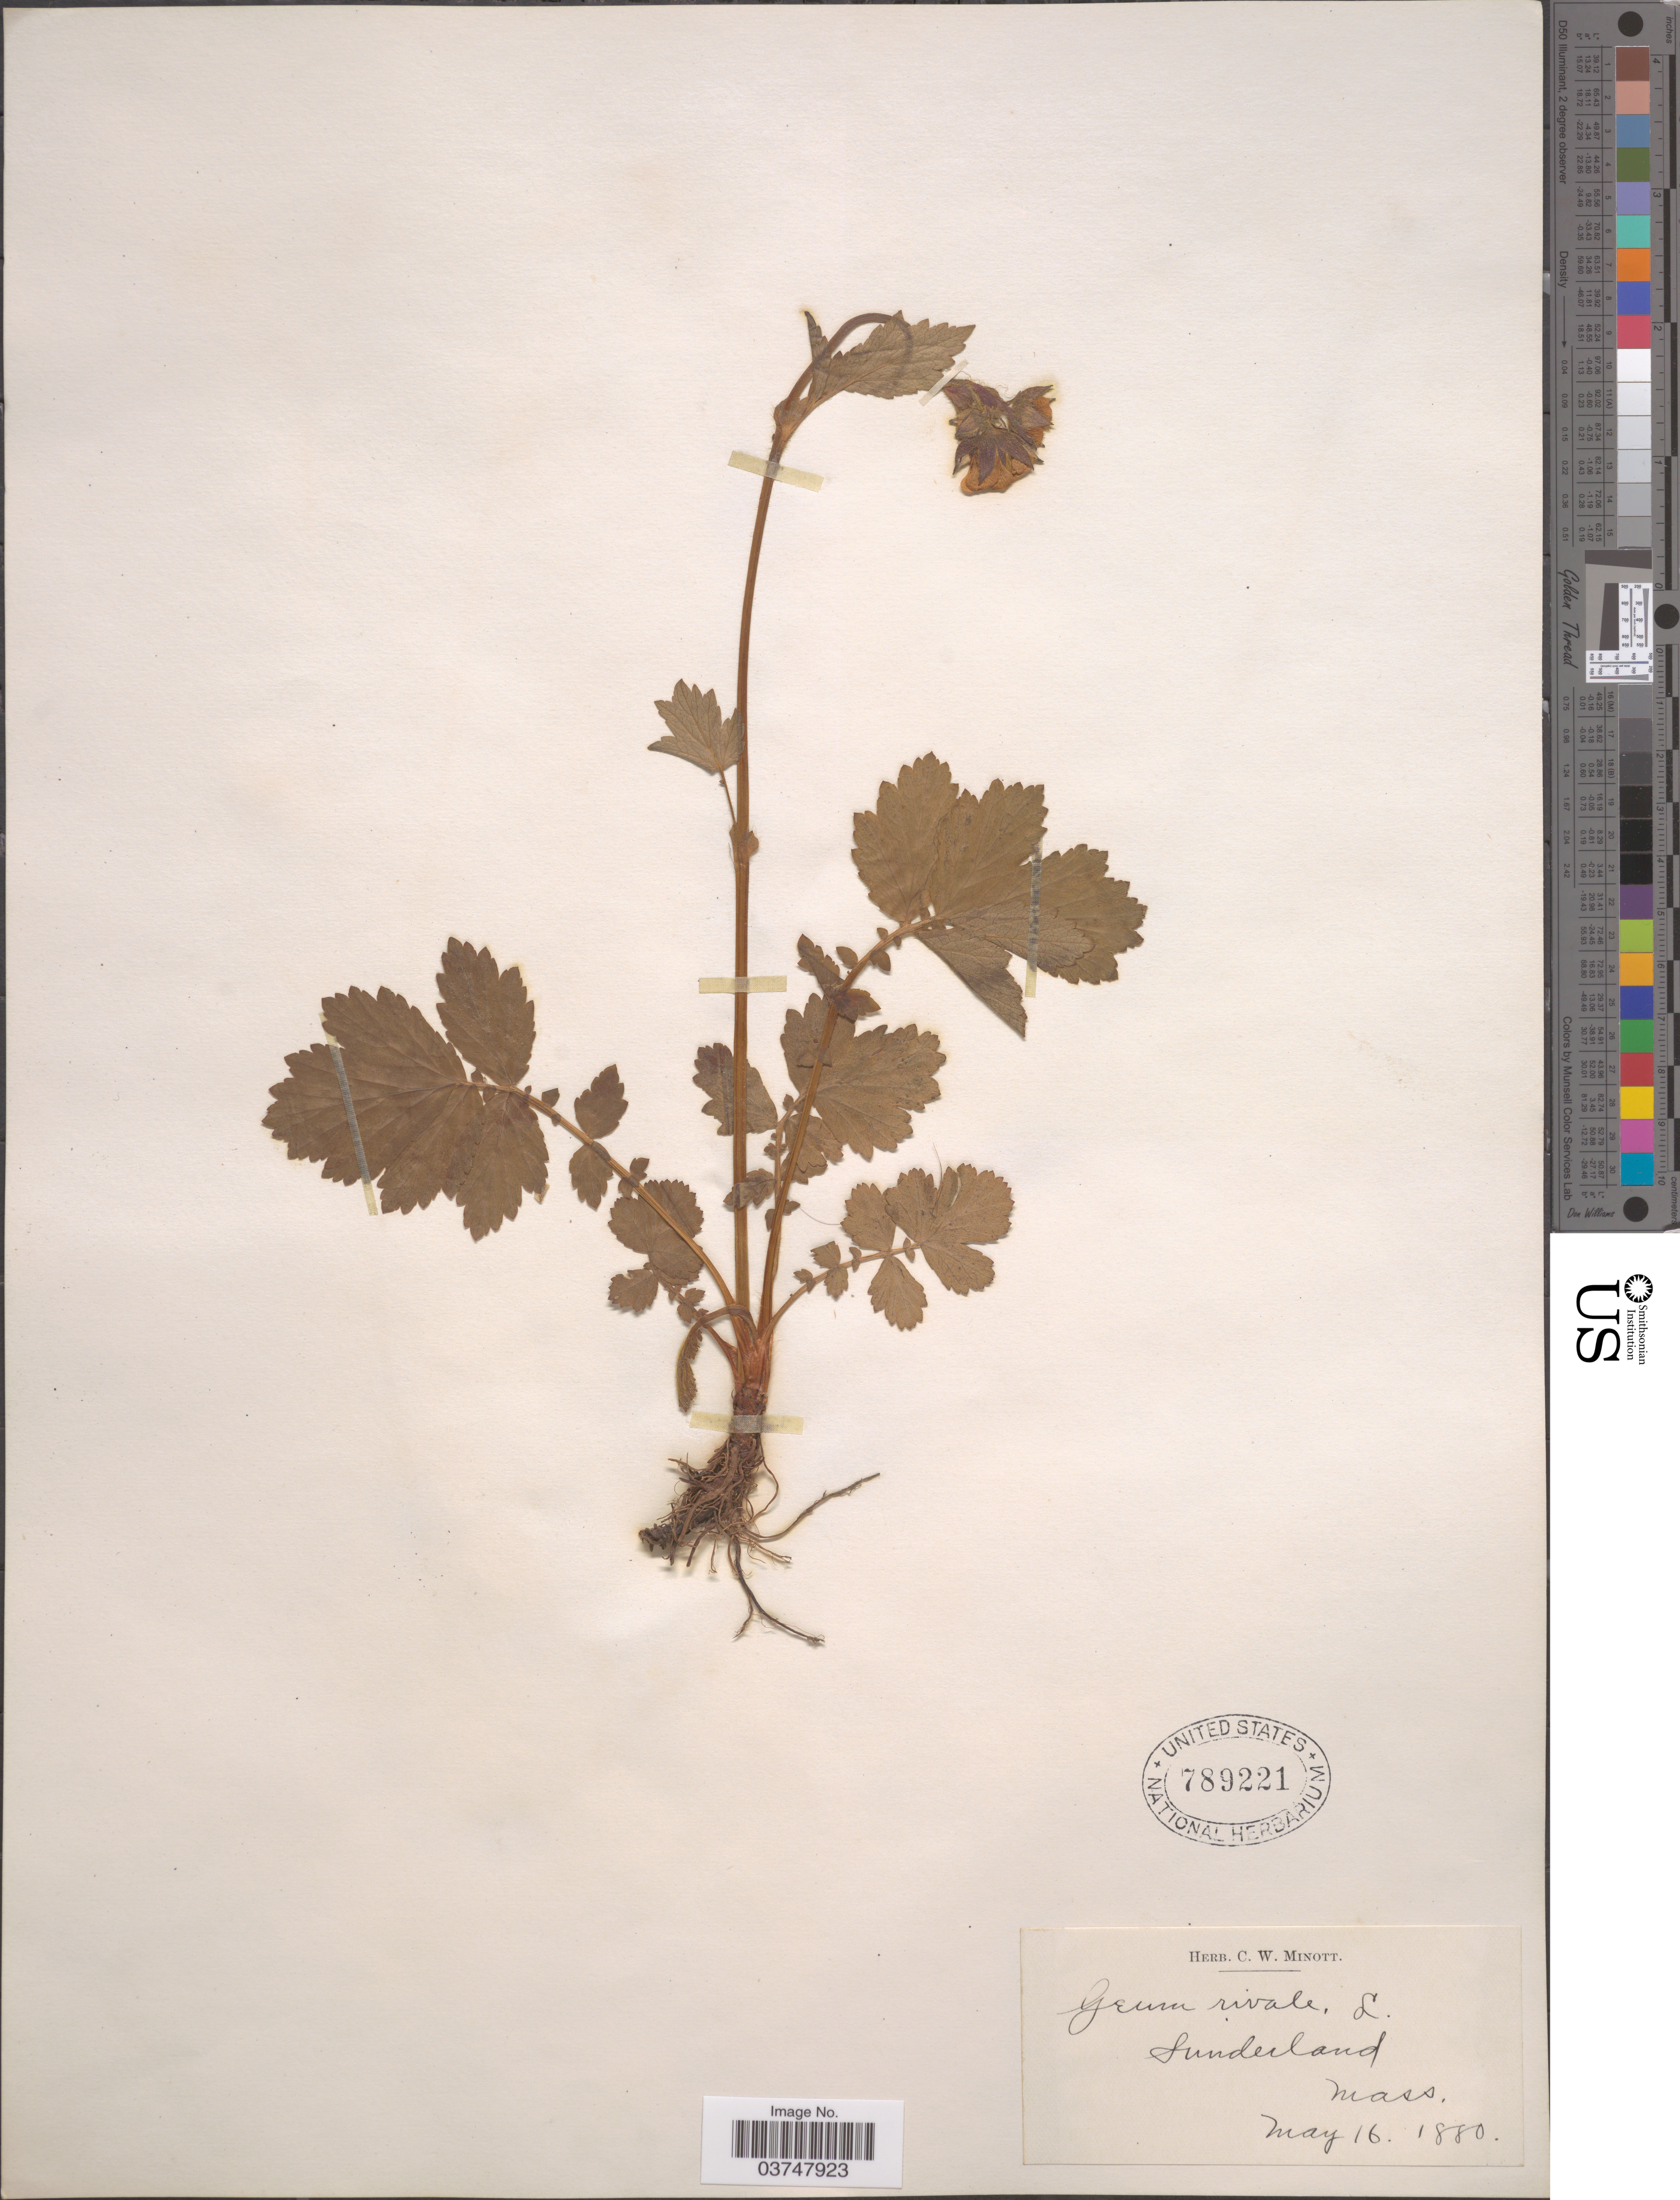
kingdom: Plantae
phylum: Tracheophyta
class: Magnoliopsida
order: Rosales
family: Rosaceae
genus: Geum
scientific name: Geum rivale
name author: L.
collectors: ex herb. C. W. Minott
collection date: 1880-05-16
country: United States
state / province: Massachusetts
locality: Sunderland.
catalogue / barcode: US 789221